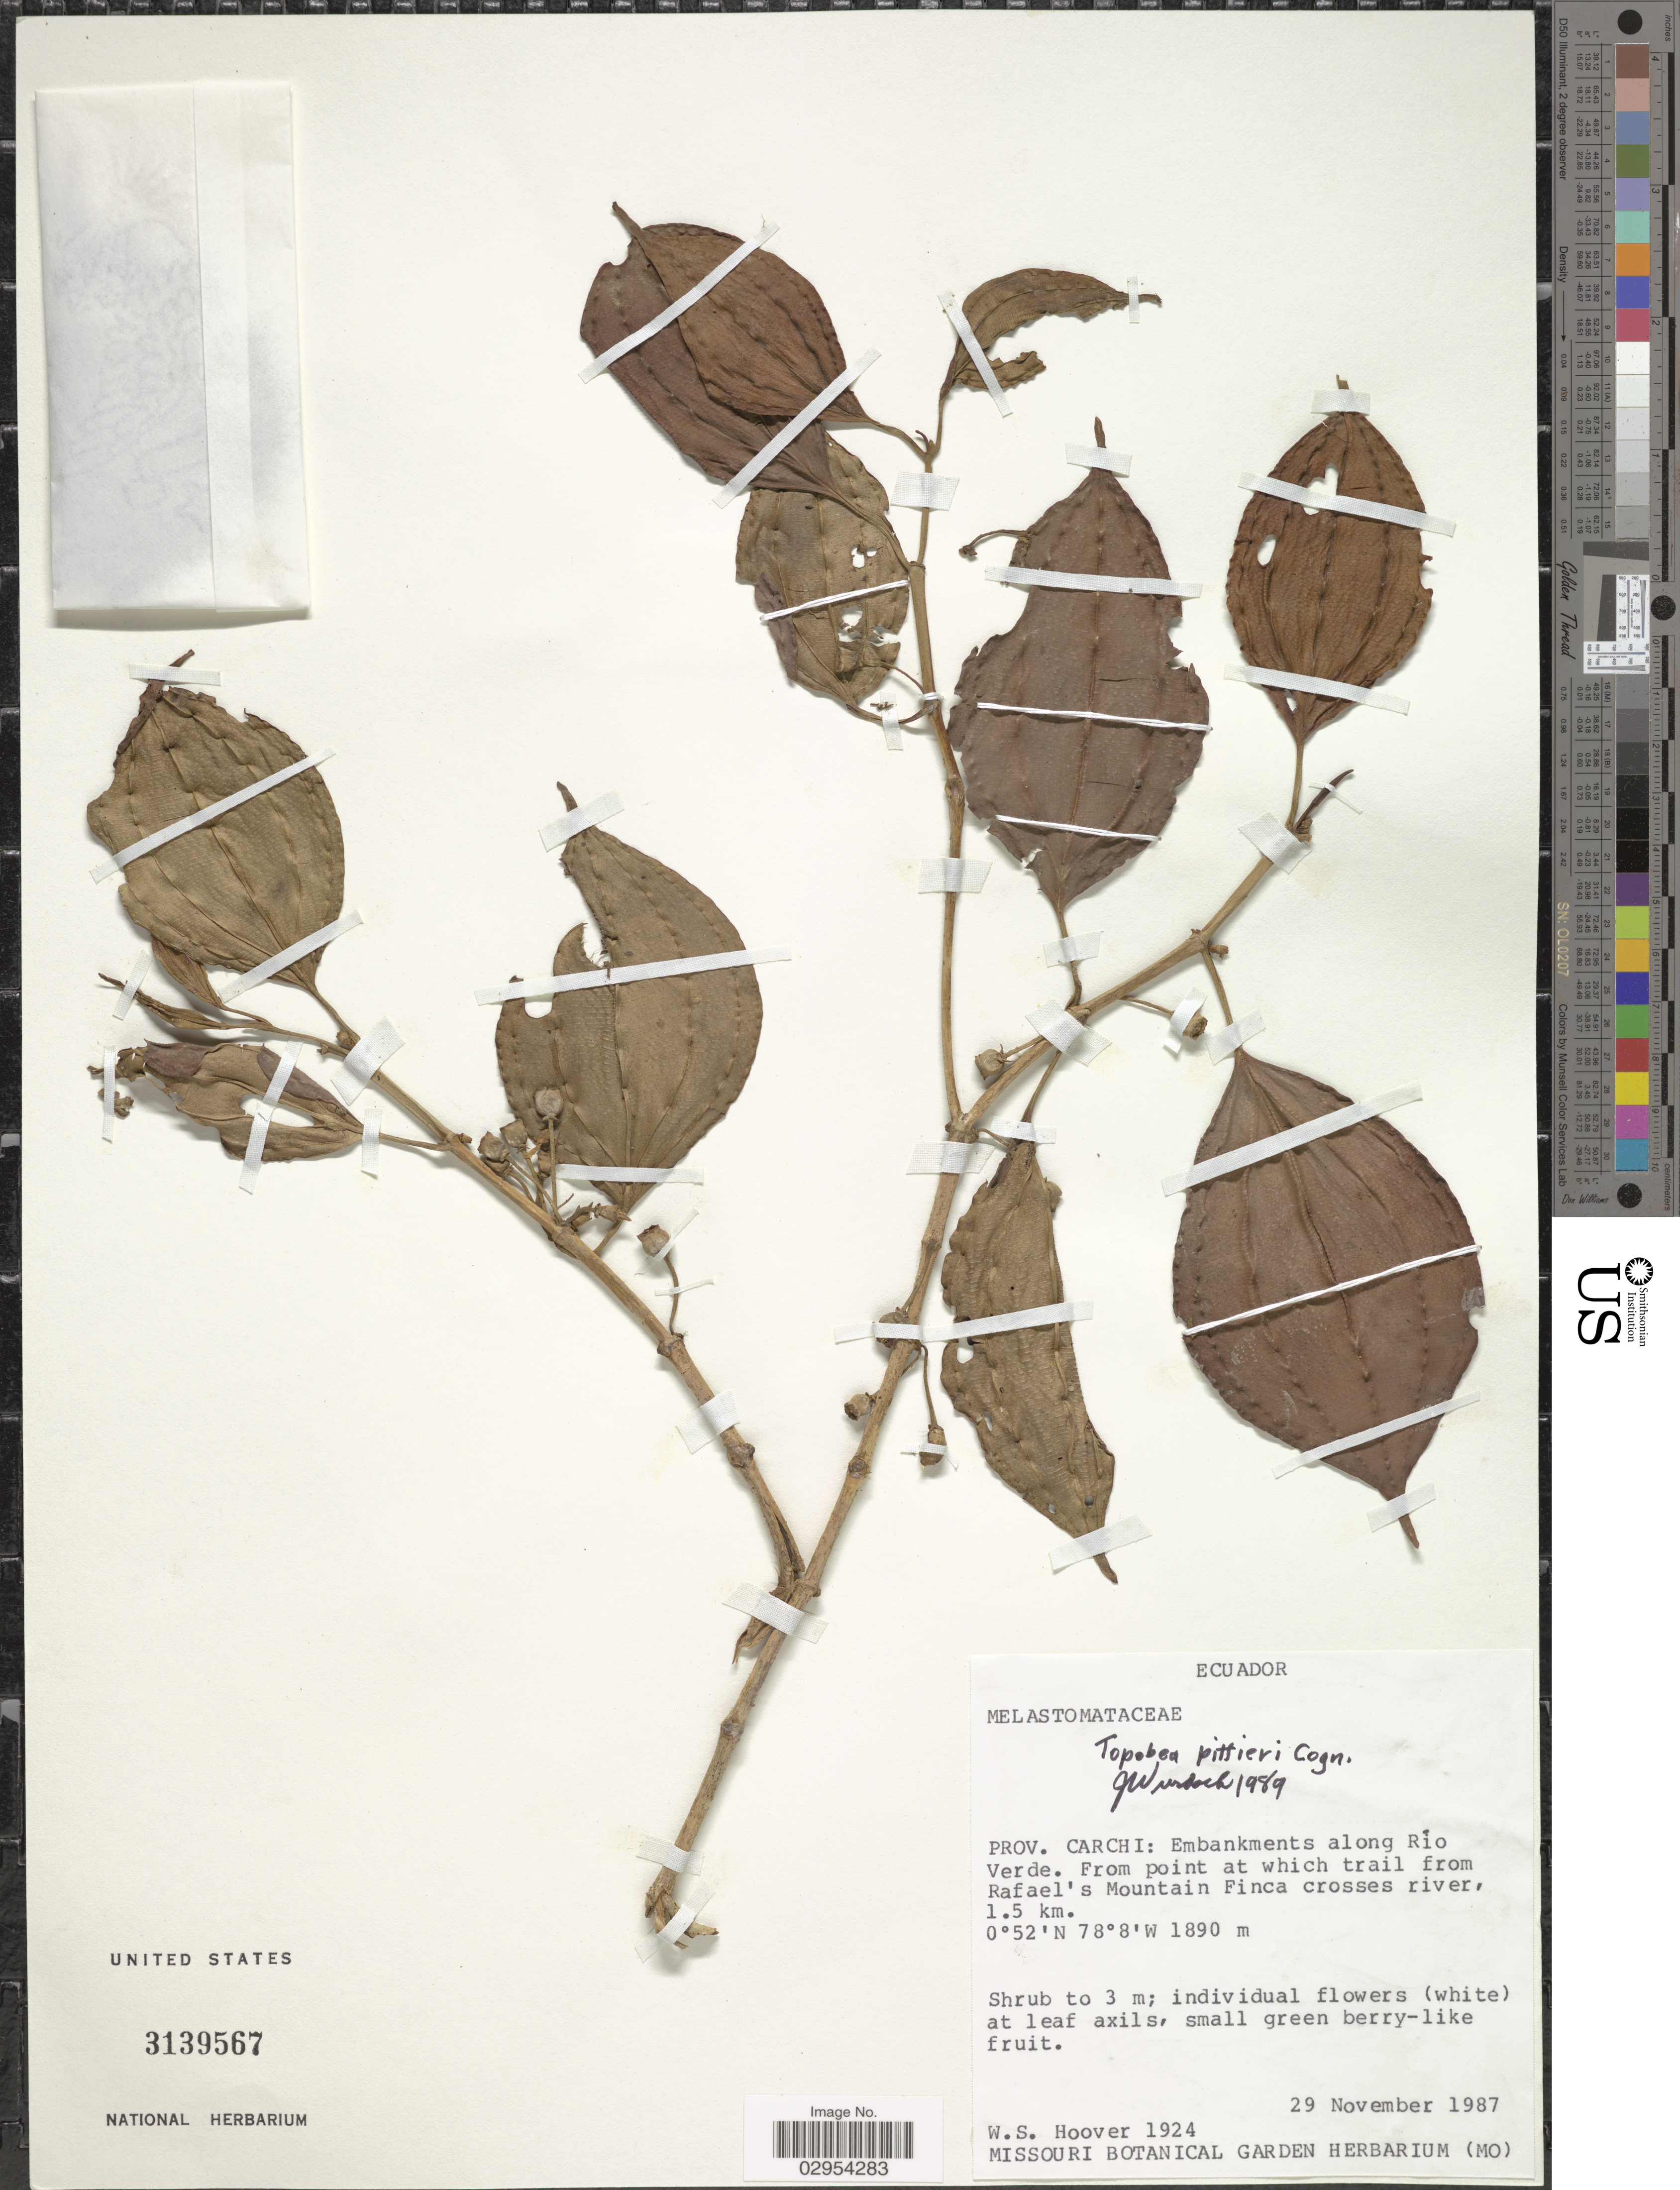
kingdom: Plantae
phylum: Tracheophyta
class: Magnoliopsida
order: Myrtales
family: Melastomataceae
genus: Topobea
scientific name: Topobea pittieri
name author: Cogn.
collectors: W. S. Hoover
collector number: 1924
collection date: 1987-11-29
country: Ecuador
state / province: Carchi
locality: Embankments along Río Verde. From point at which trail from Rafael's Mountain Finca crosses river, 1.5 km.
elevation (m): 1890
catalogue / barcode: US 3139567